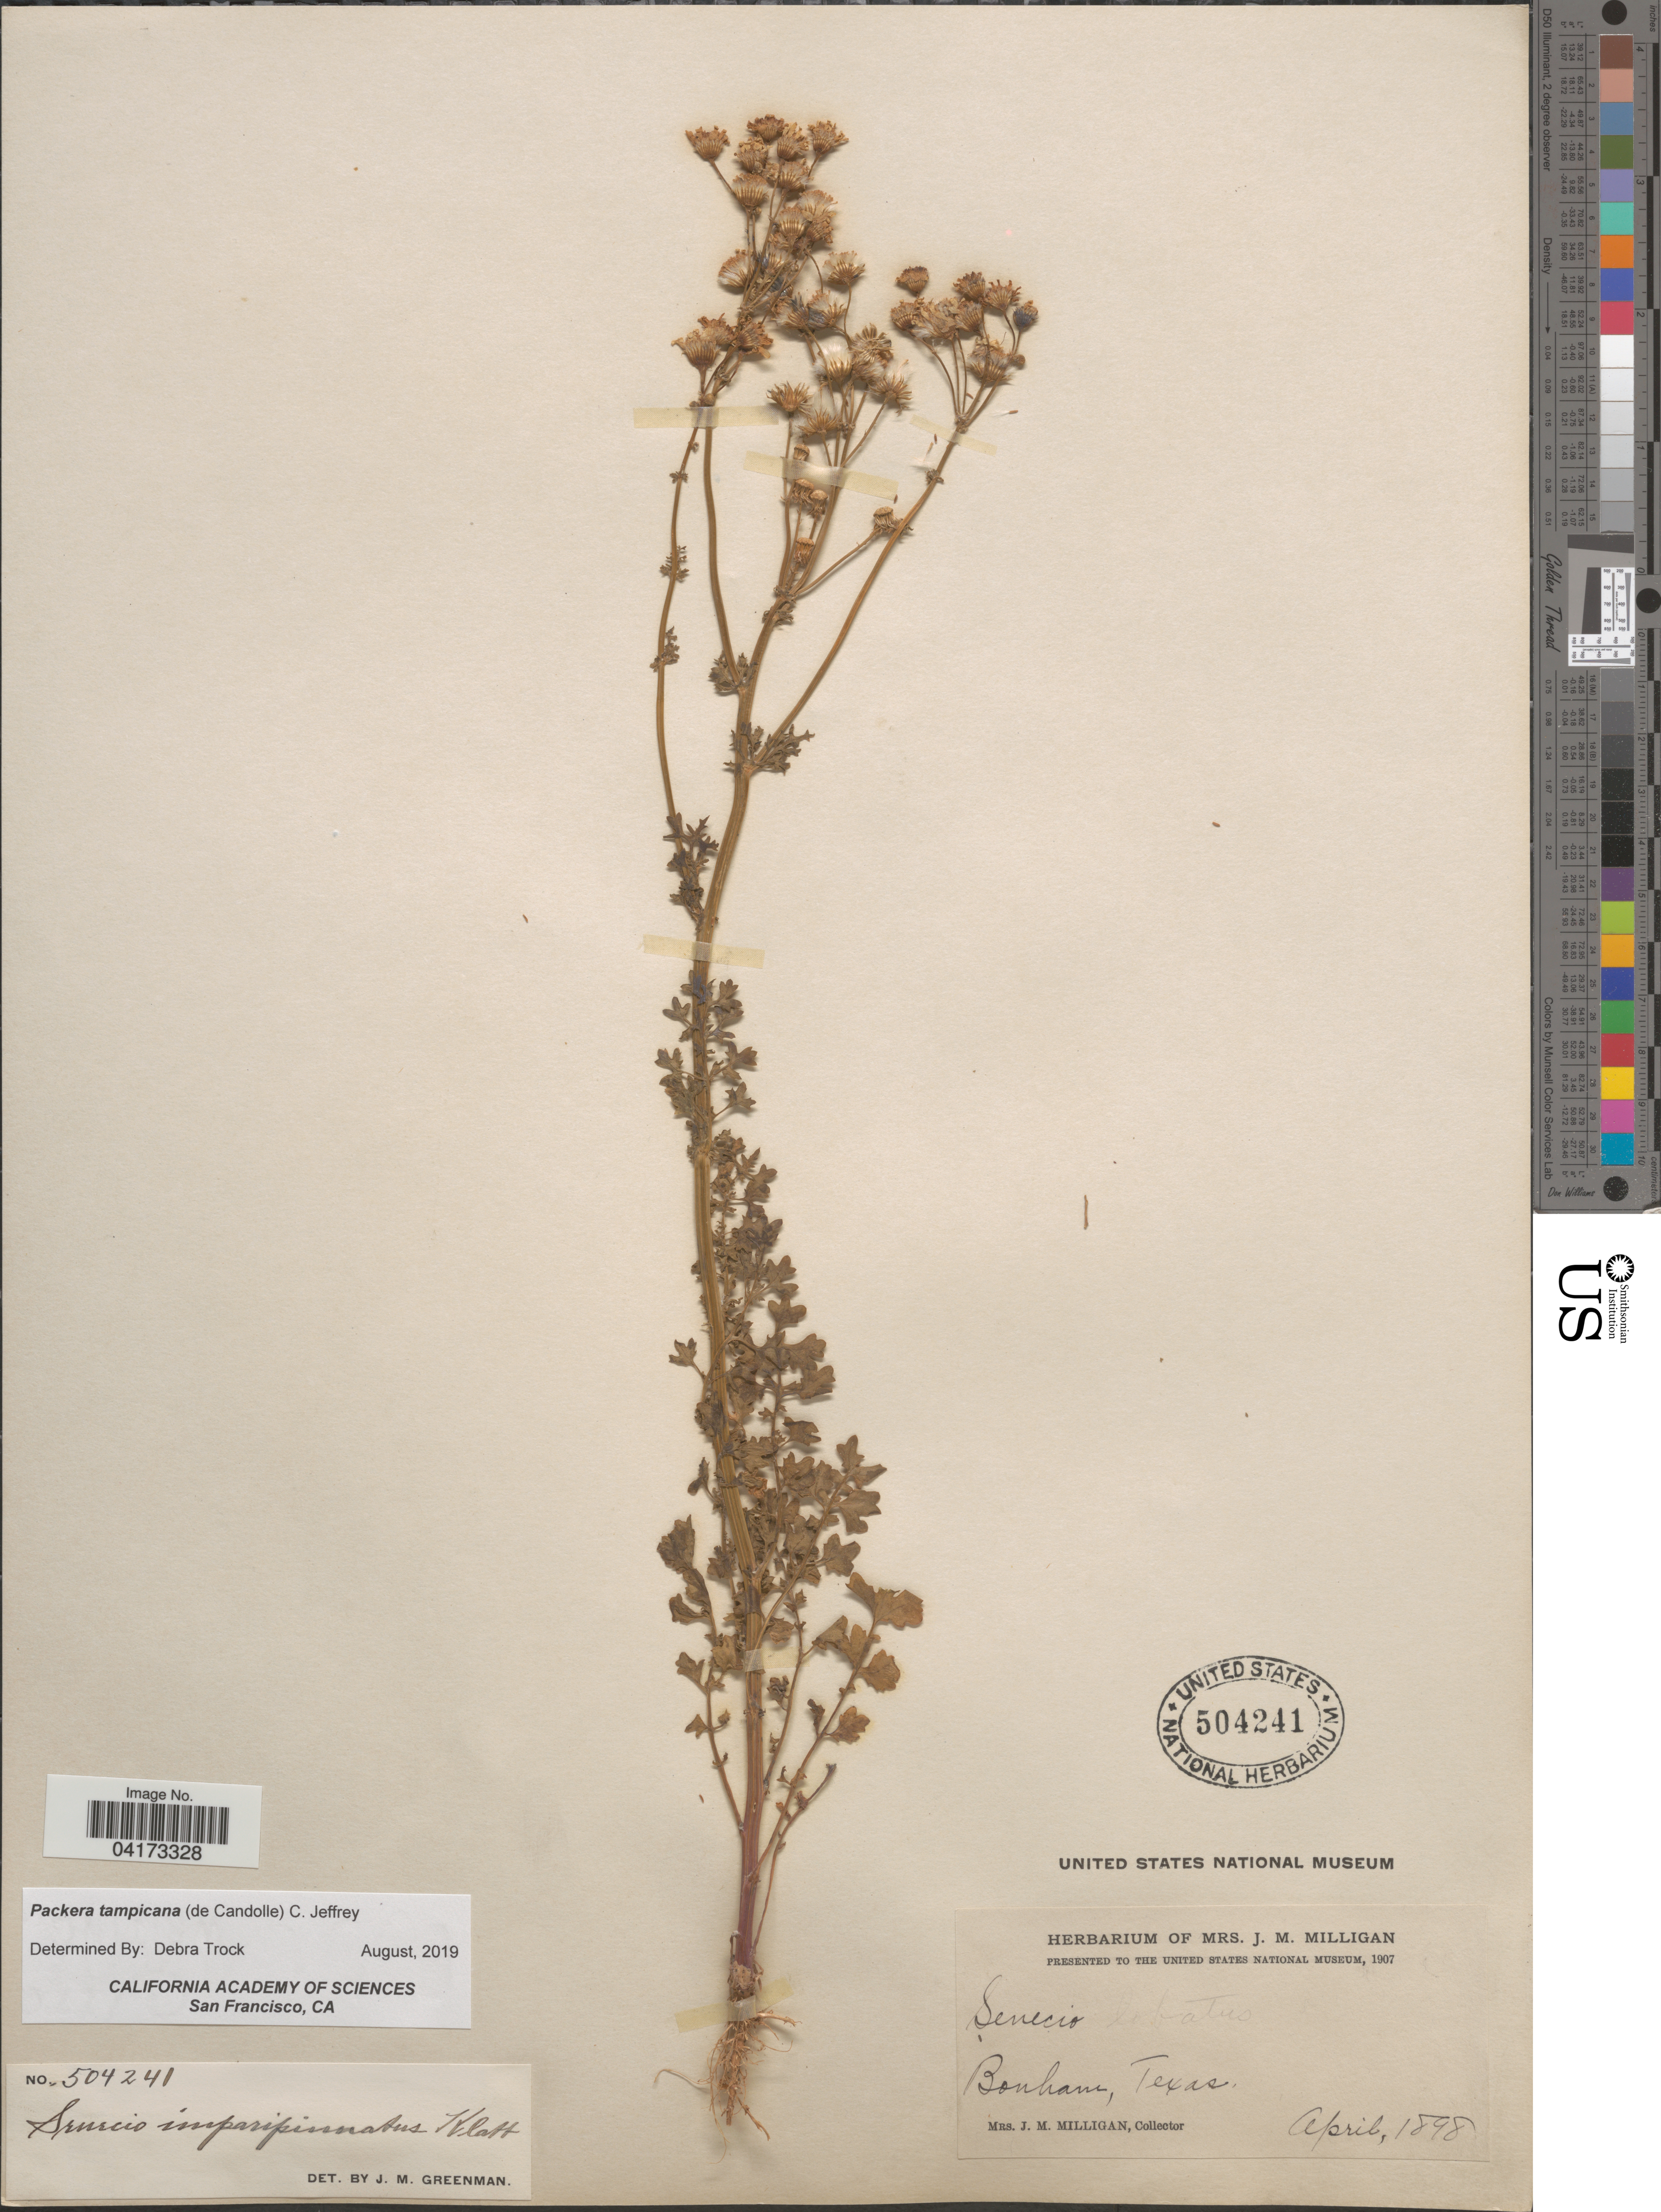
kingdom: Plantae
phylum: Tracheophyta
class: Magnoliopsida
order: Asterales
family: Asteraceae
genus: Packera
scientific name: Packera tampicana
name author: (DC.) C. Jeffrey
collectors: J. Milligan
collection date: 1898-04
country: United States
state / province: Texas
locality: Bonham.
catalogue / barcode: US 504241